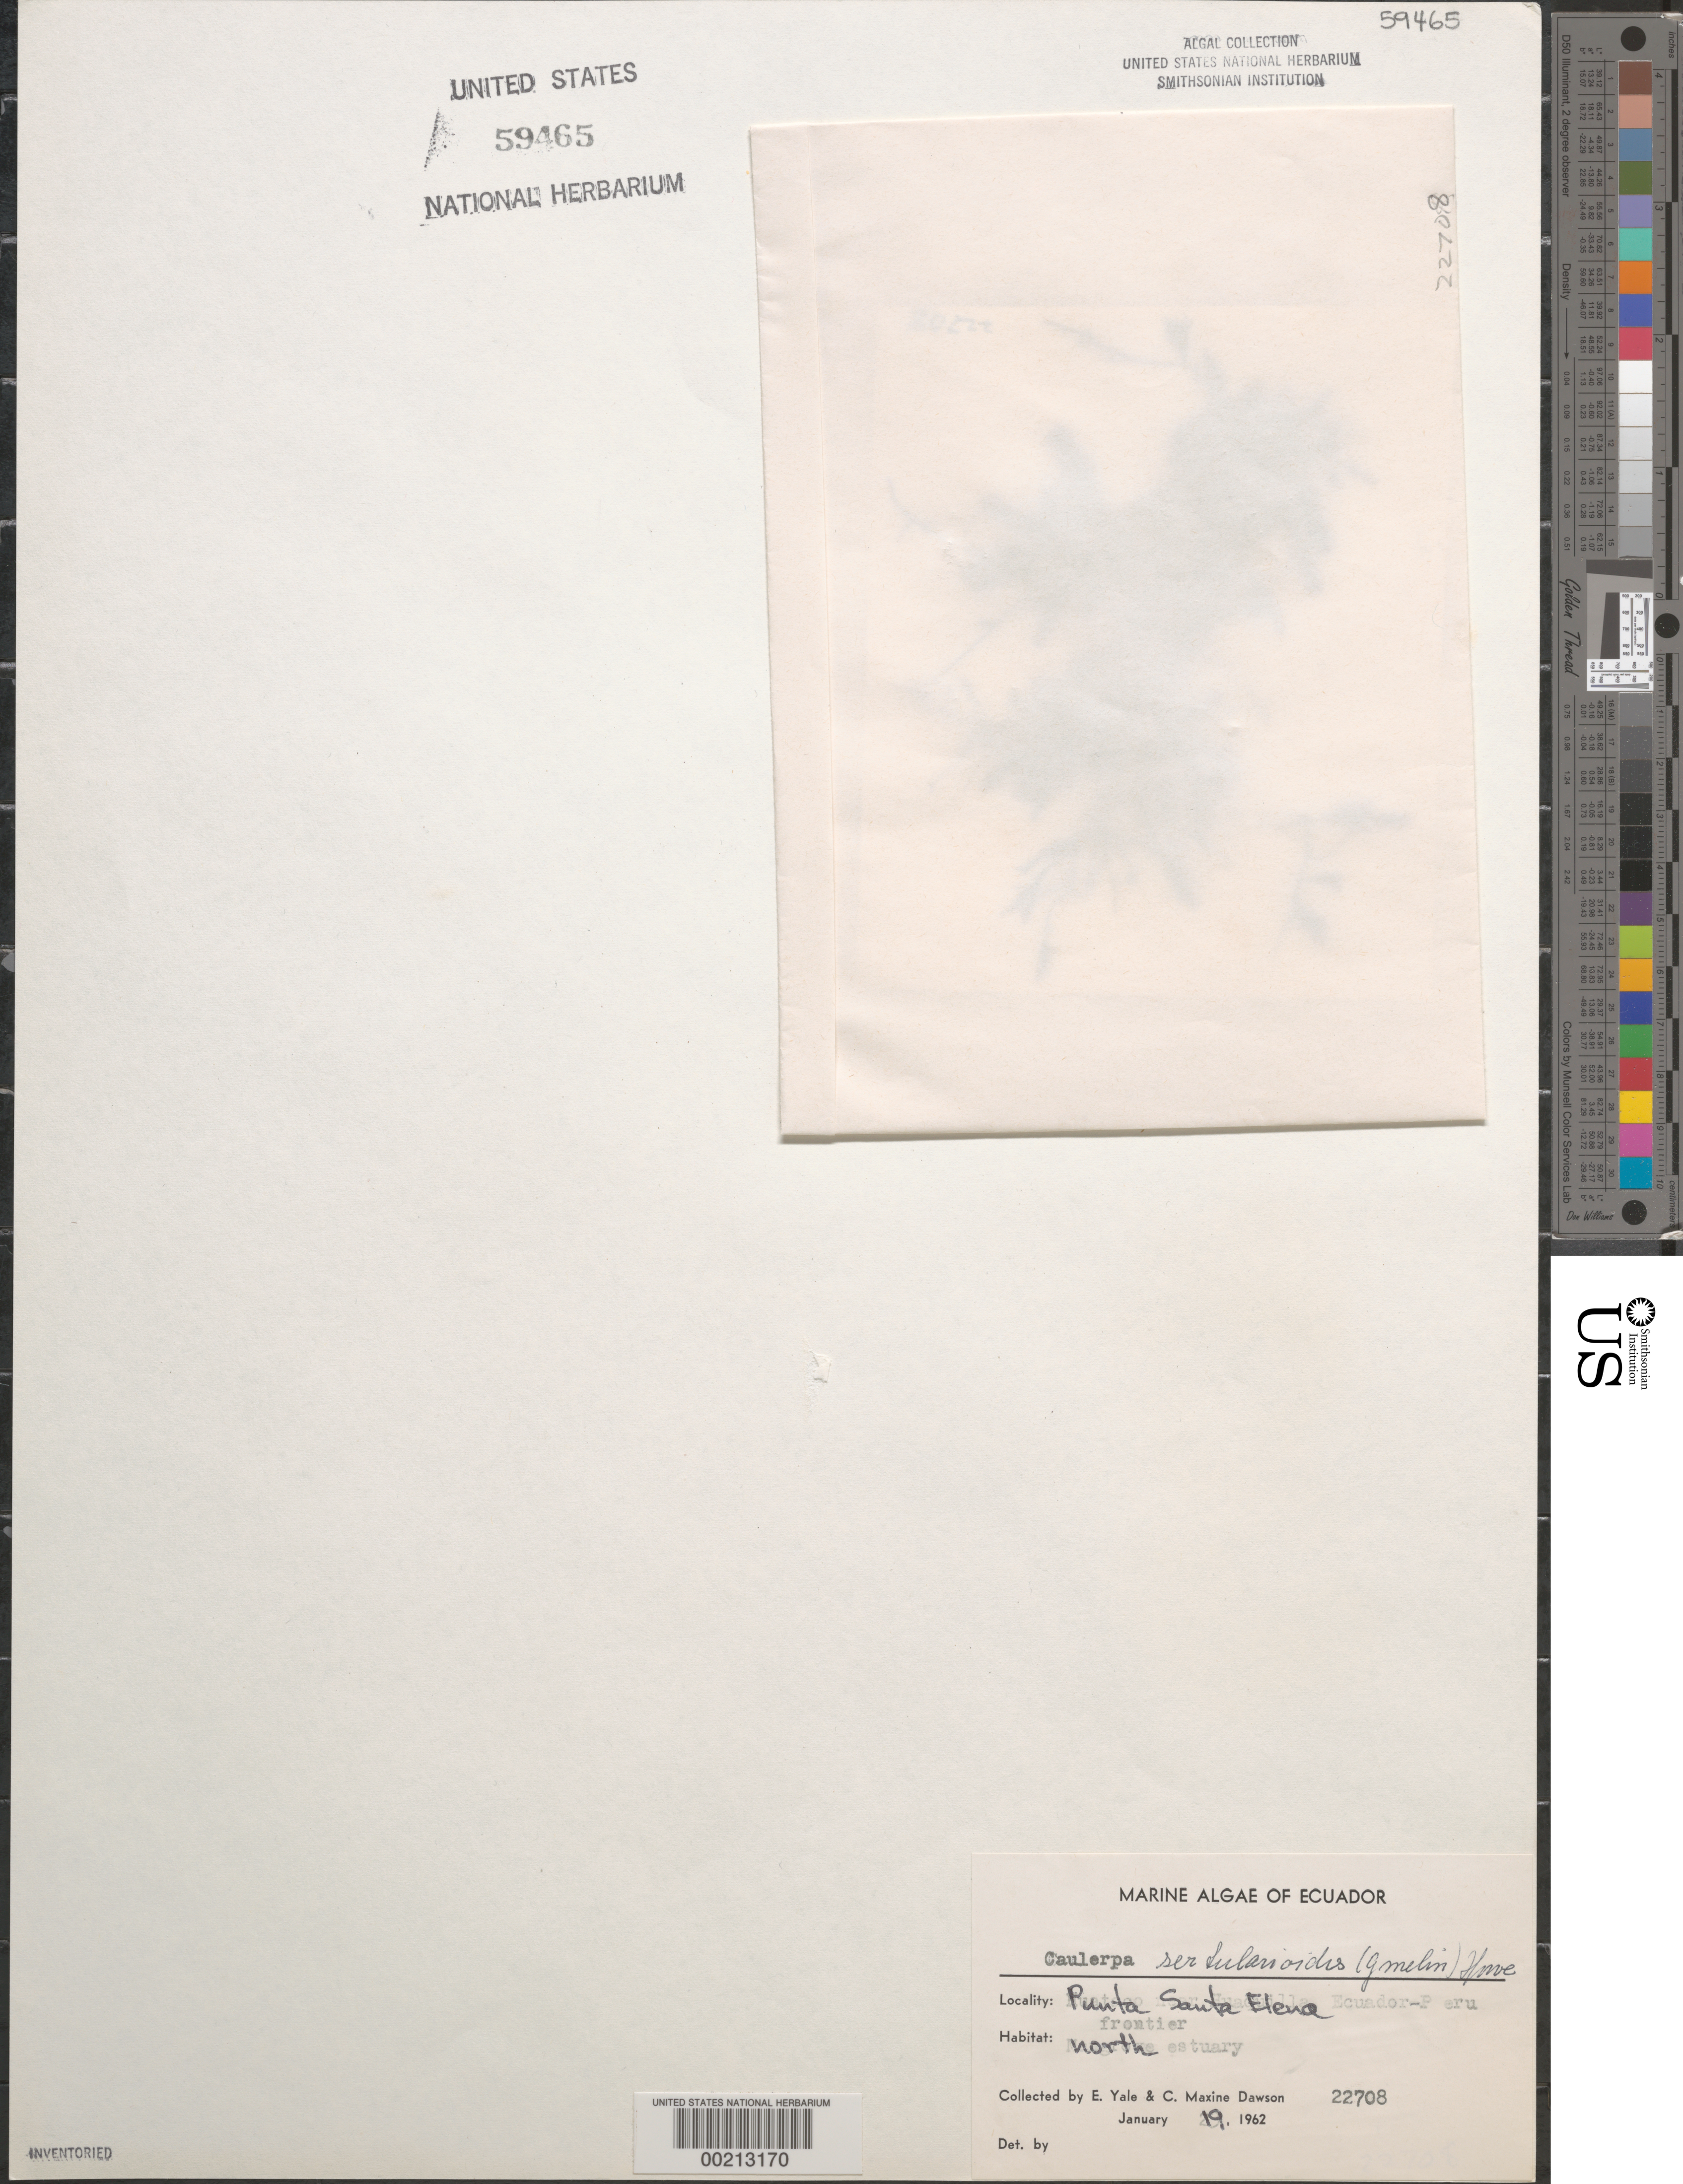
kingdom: Plantae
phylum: Chlorophyta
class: Ulvophyceae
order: Bryopsidales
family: Caulerpaceae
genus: Caulerpa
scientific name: Caulerpa sertularioides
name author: (S.G. Gmel.) M. Howe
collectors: E. Y. Dawson & C. M. Dawson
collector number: EYD 22708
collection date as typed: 19 Jan 1962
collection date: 1962-01-19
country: Ecuador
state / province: Guayas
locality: Punta Santa Elena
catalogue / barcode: US 59465